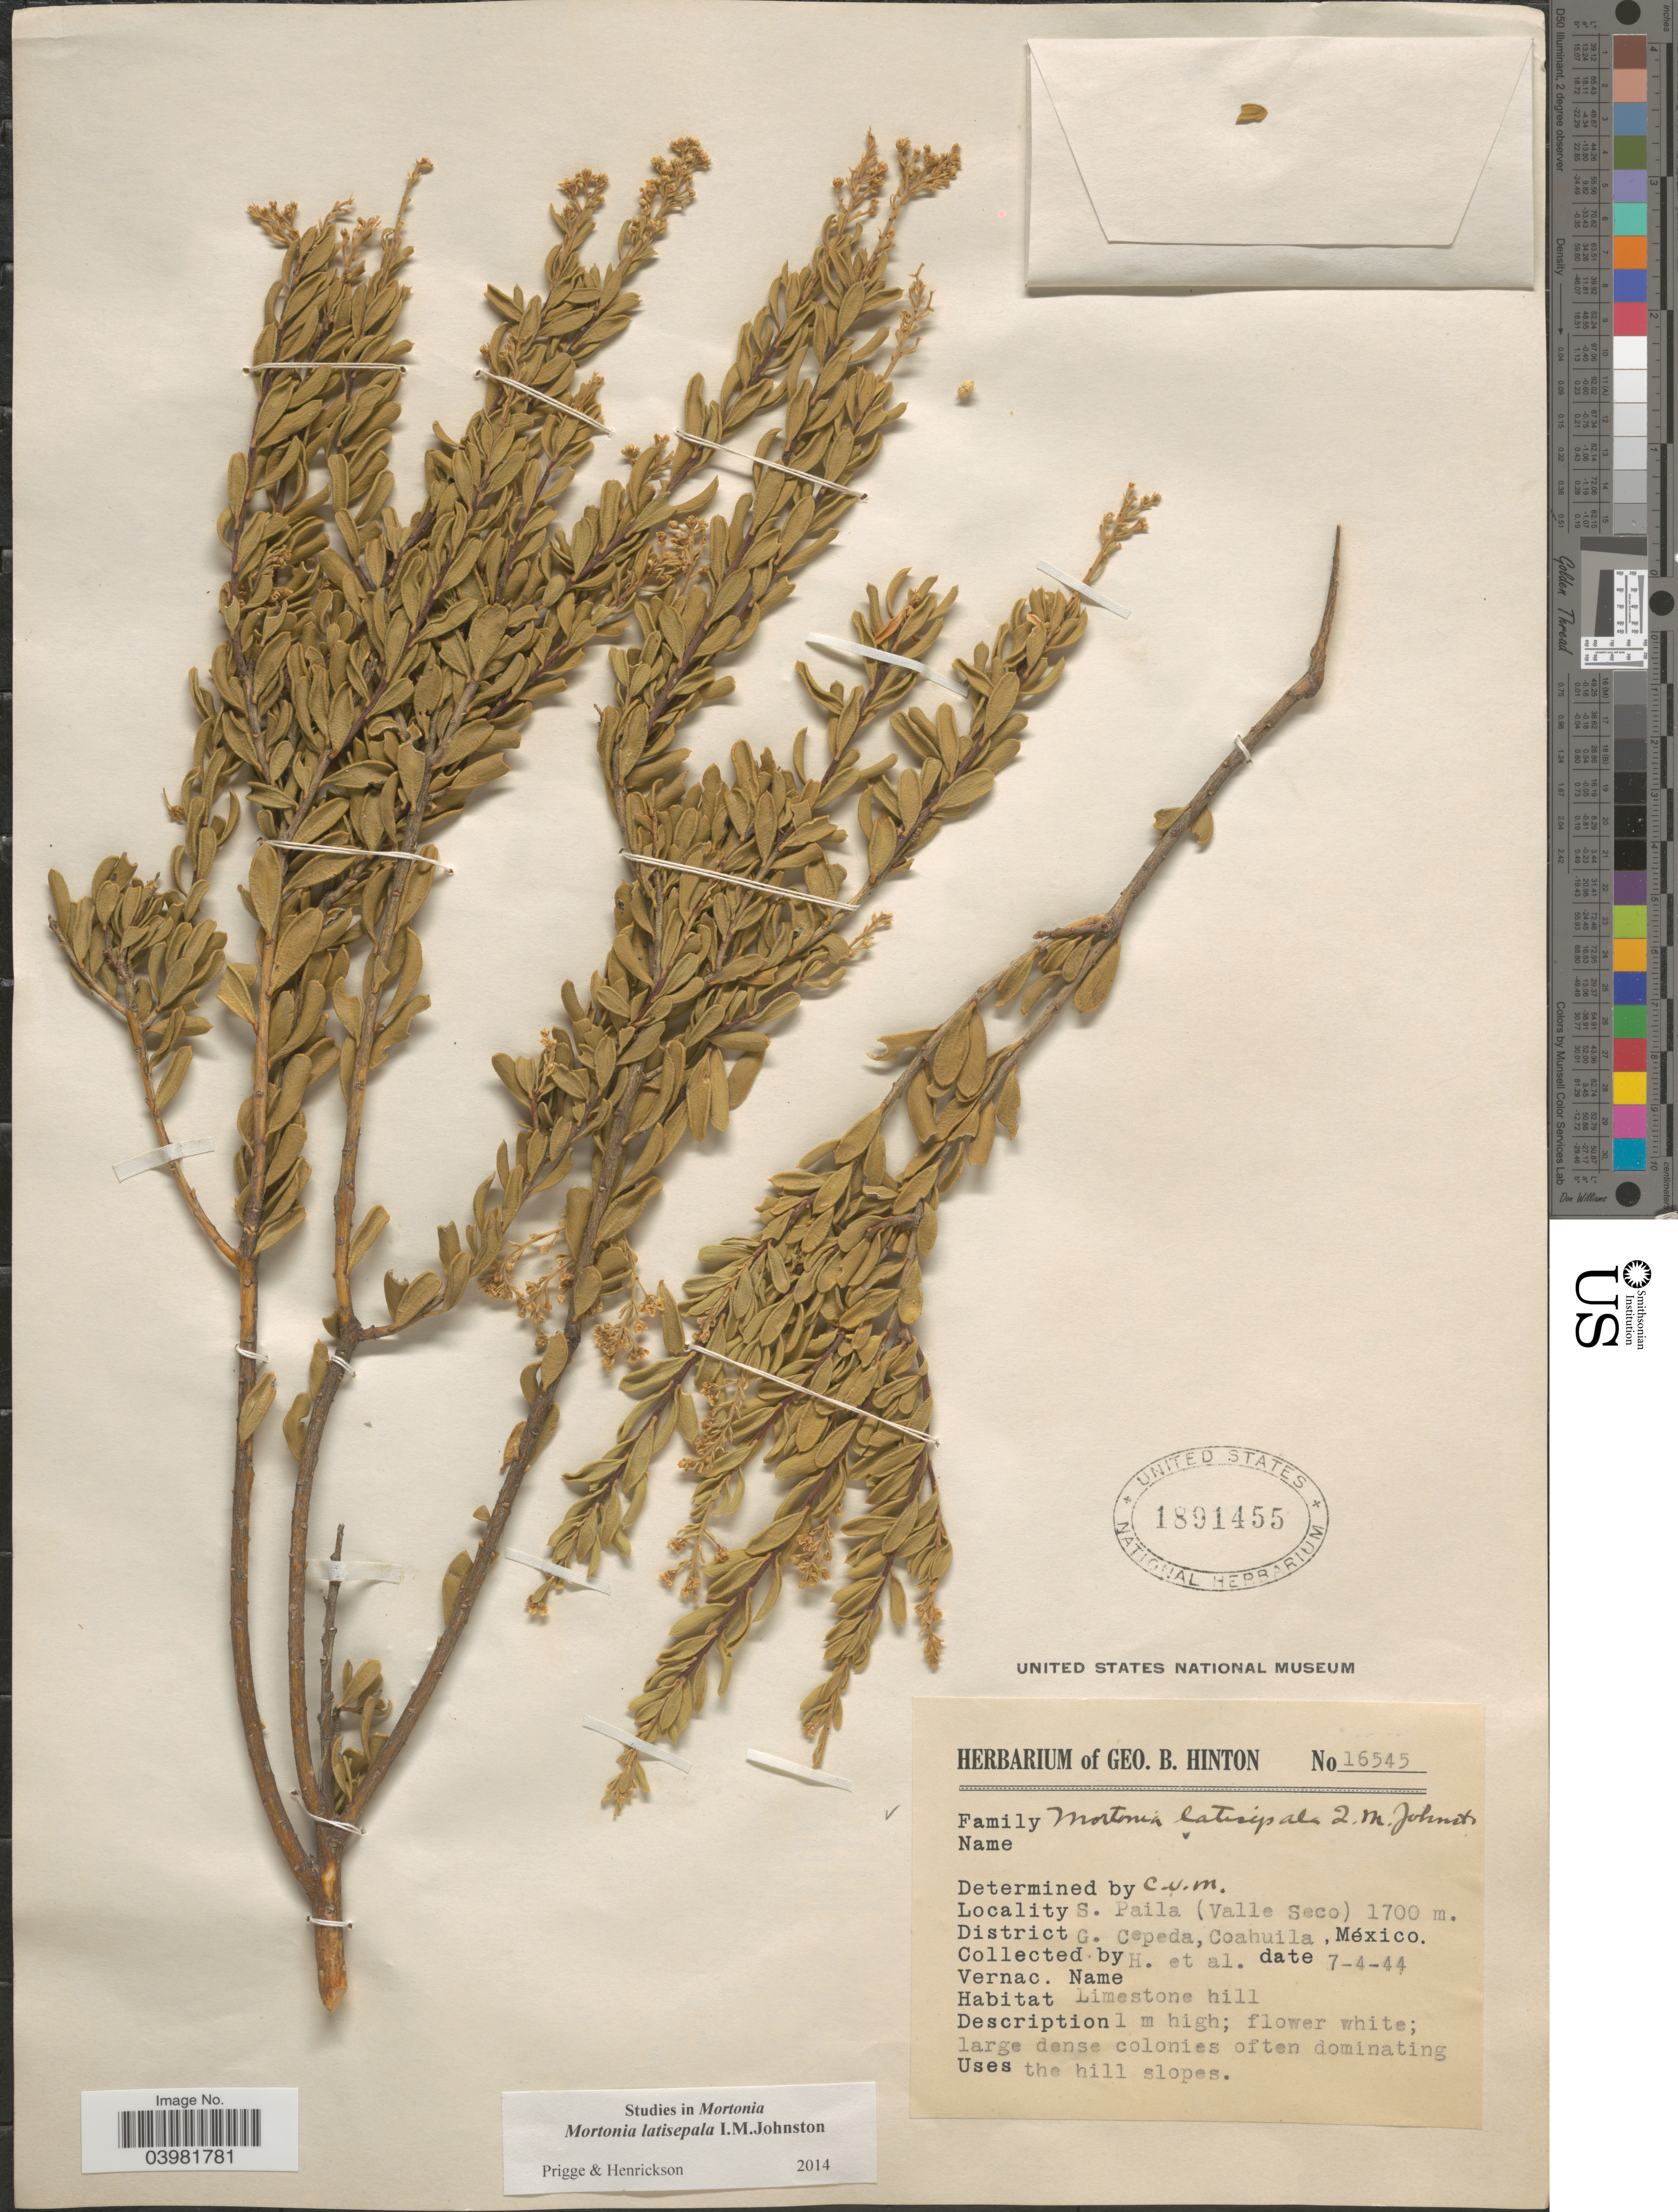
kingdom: Plantae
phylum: Tracheophyta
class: Magnoliopsida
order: Celastrales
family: Celastraceae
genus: Mortonia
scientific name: Mortonia latisepala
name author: I.M. Johnst.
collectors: G. B. Hinton & et al.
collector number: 16545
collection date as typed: Transcribed d/m/y: 7/4/44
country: Mexico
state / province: Coahuila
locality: S. Paila (Valle Seco). District G. Cepeda.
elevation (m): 1700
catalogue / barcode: US 1891455